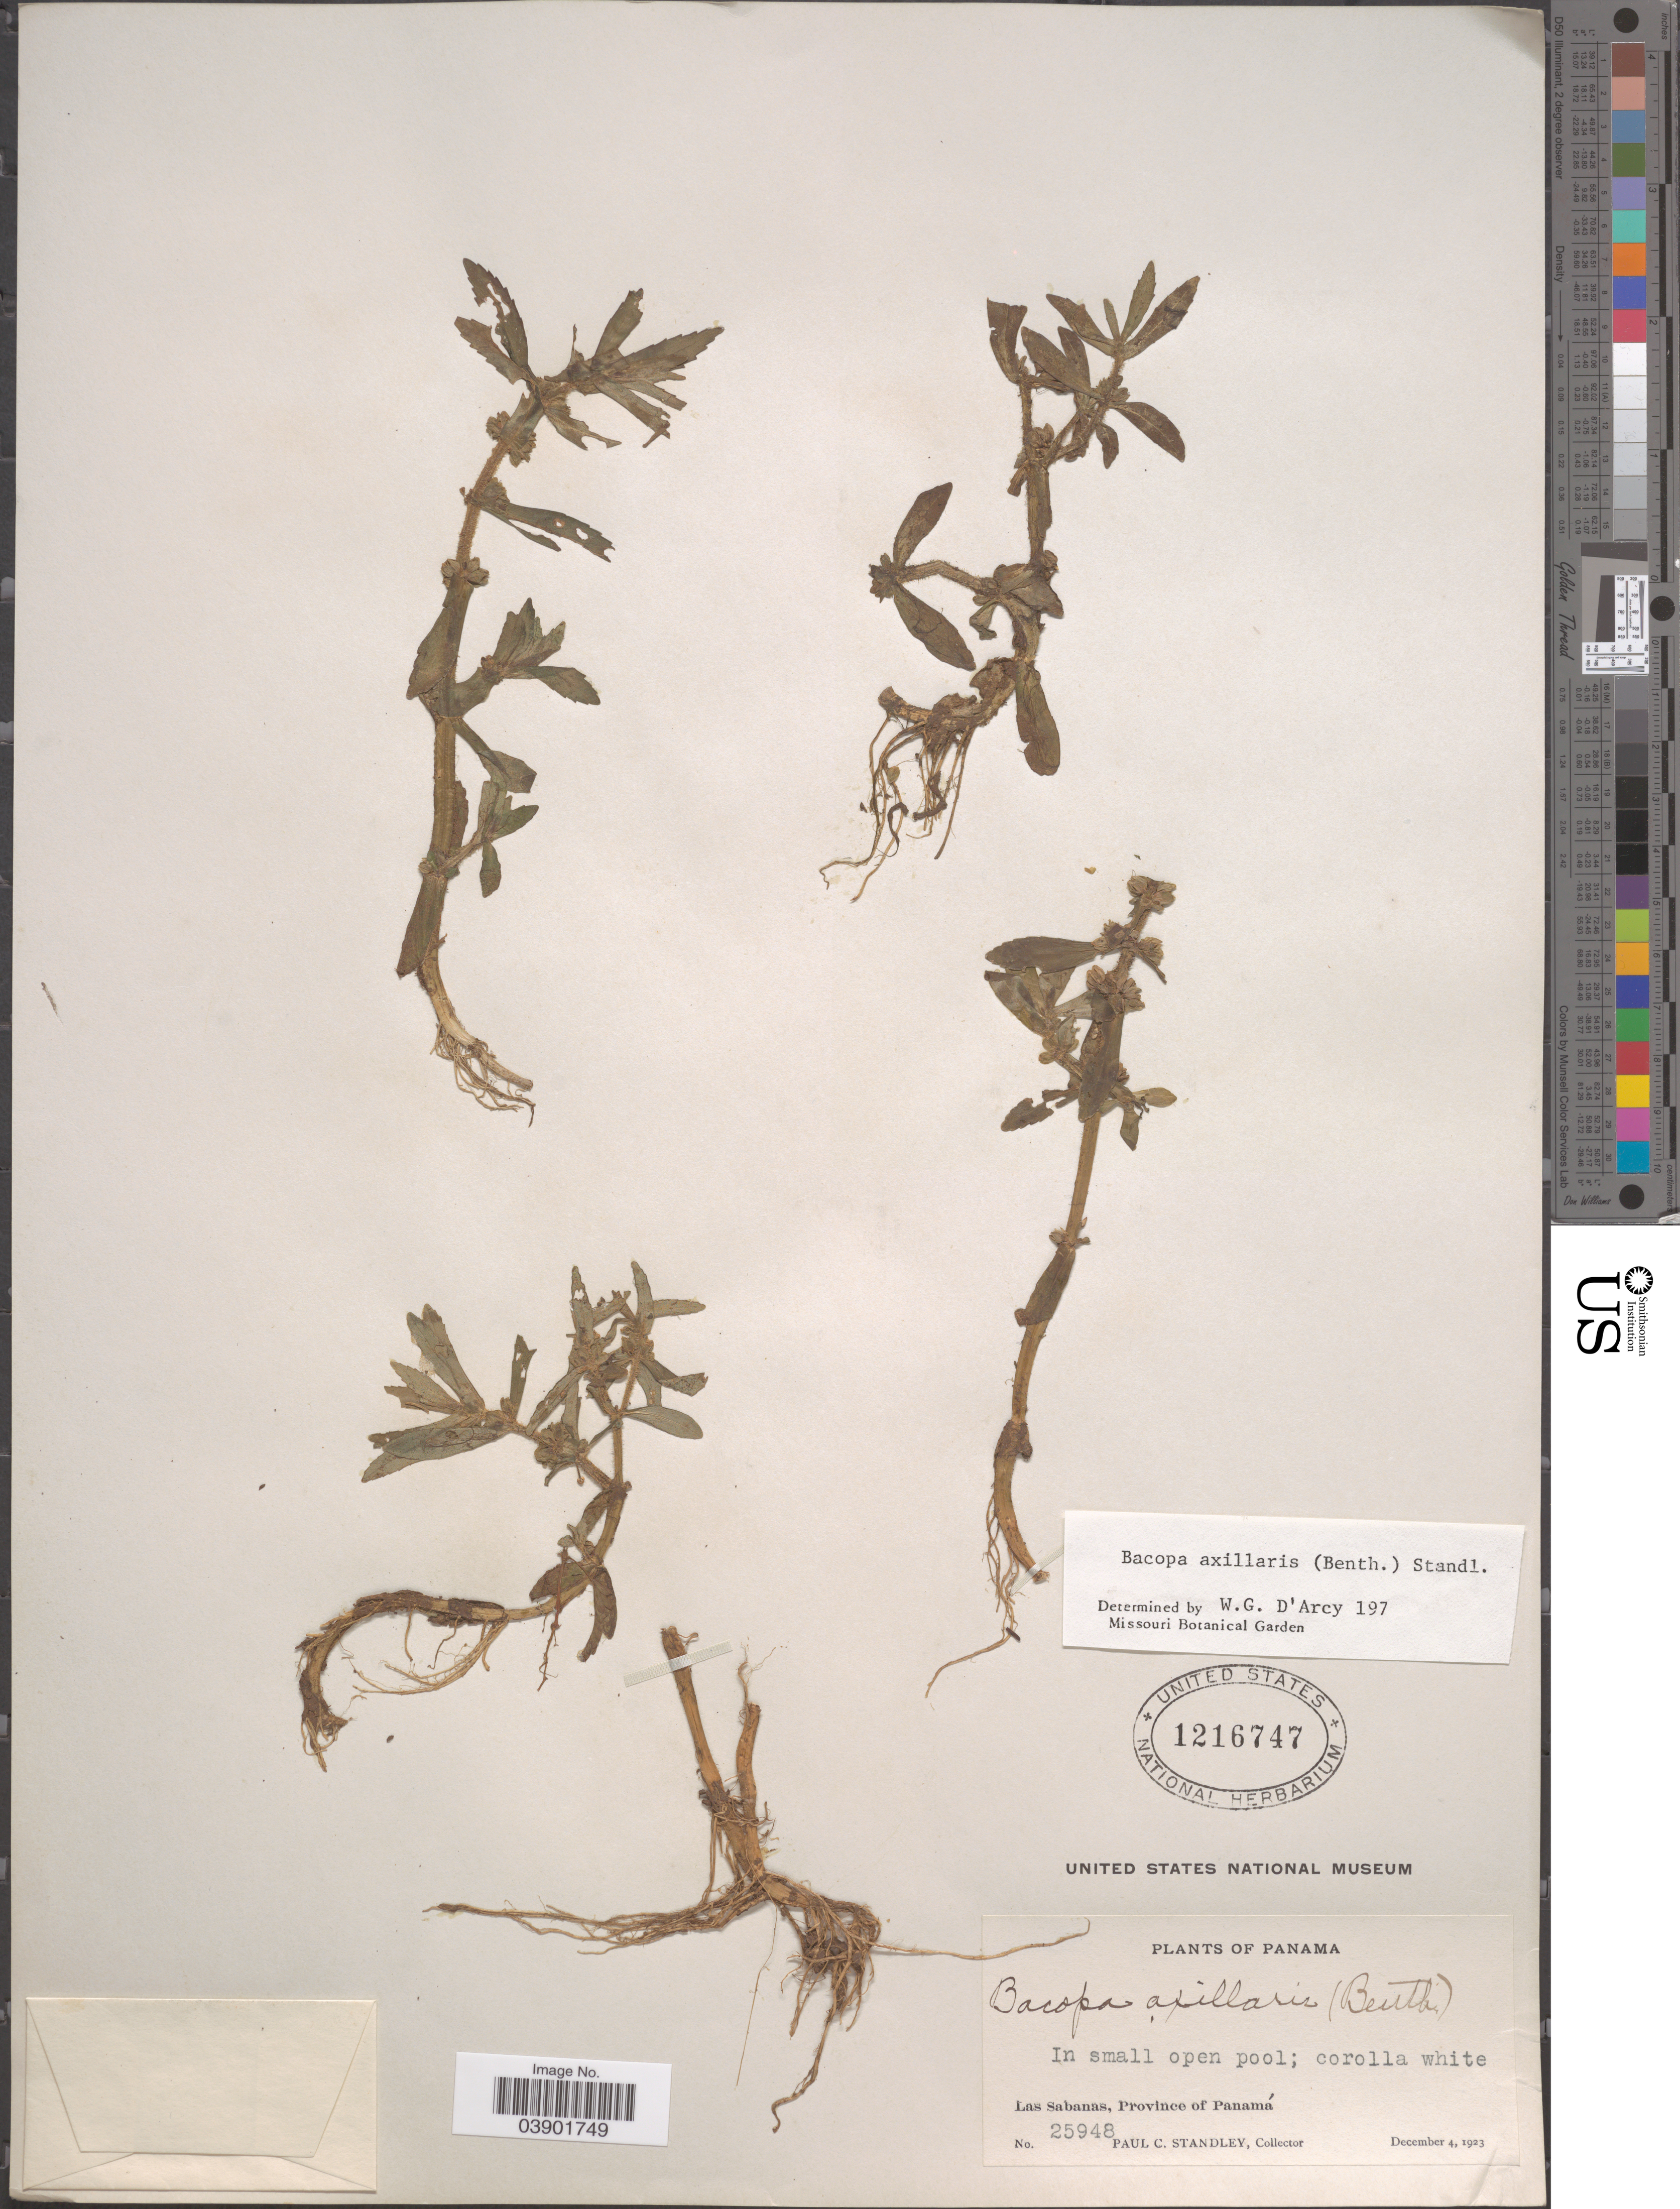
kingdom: Plantae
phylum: Tracheophyta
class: Magnoliopsida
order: Lamiales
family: Plantaginaceae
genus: Bacopa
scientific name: Bacopa axillaris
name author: (Benth.) Standl.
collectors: P. C. Standley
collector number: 25948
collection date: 1923-12-04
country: Panama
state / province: Panamá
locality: Las Sabanas.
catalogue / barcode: US 1216747